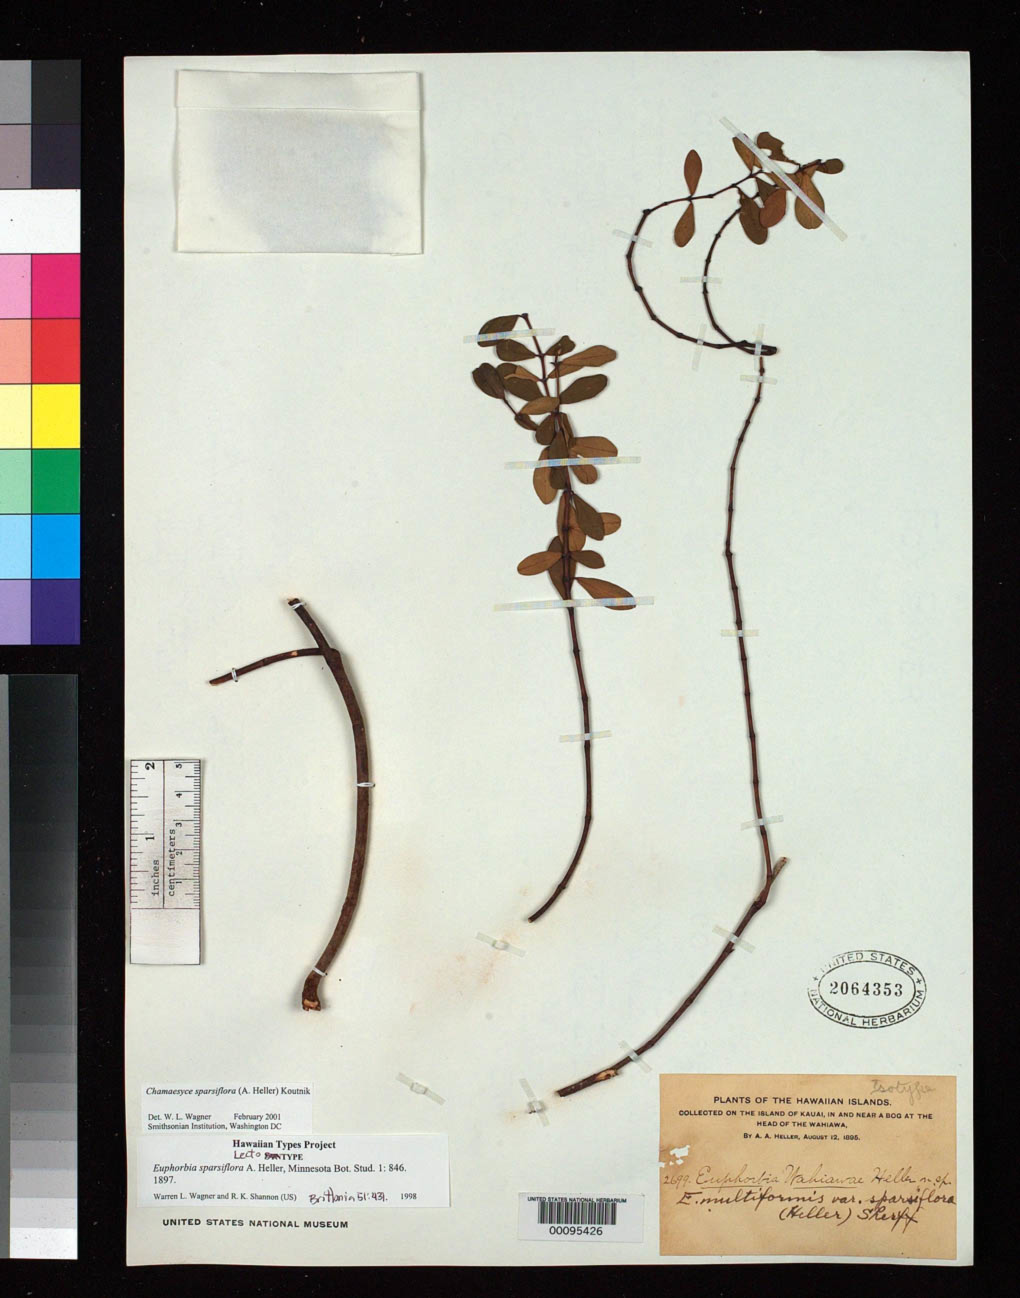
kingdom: Plantae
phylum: Tracheophyta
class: Magnoliopsida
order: Malpighiales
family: Euphorbiaceae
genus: Euphorbia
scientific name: Euphorbia sparsiflora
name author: A. Heller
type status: Lectotype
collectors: A. A. Heller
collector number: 2699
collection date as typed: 12 Oct 1895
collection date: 1895-10-12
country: United States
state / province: Hawaii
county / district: Kauai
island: Kaua'i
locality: Bog at head of Wahiawa River.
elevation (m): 914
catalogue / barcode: US 2064353